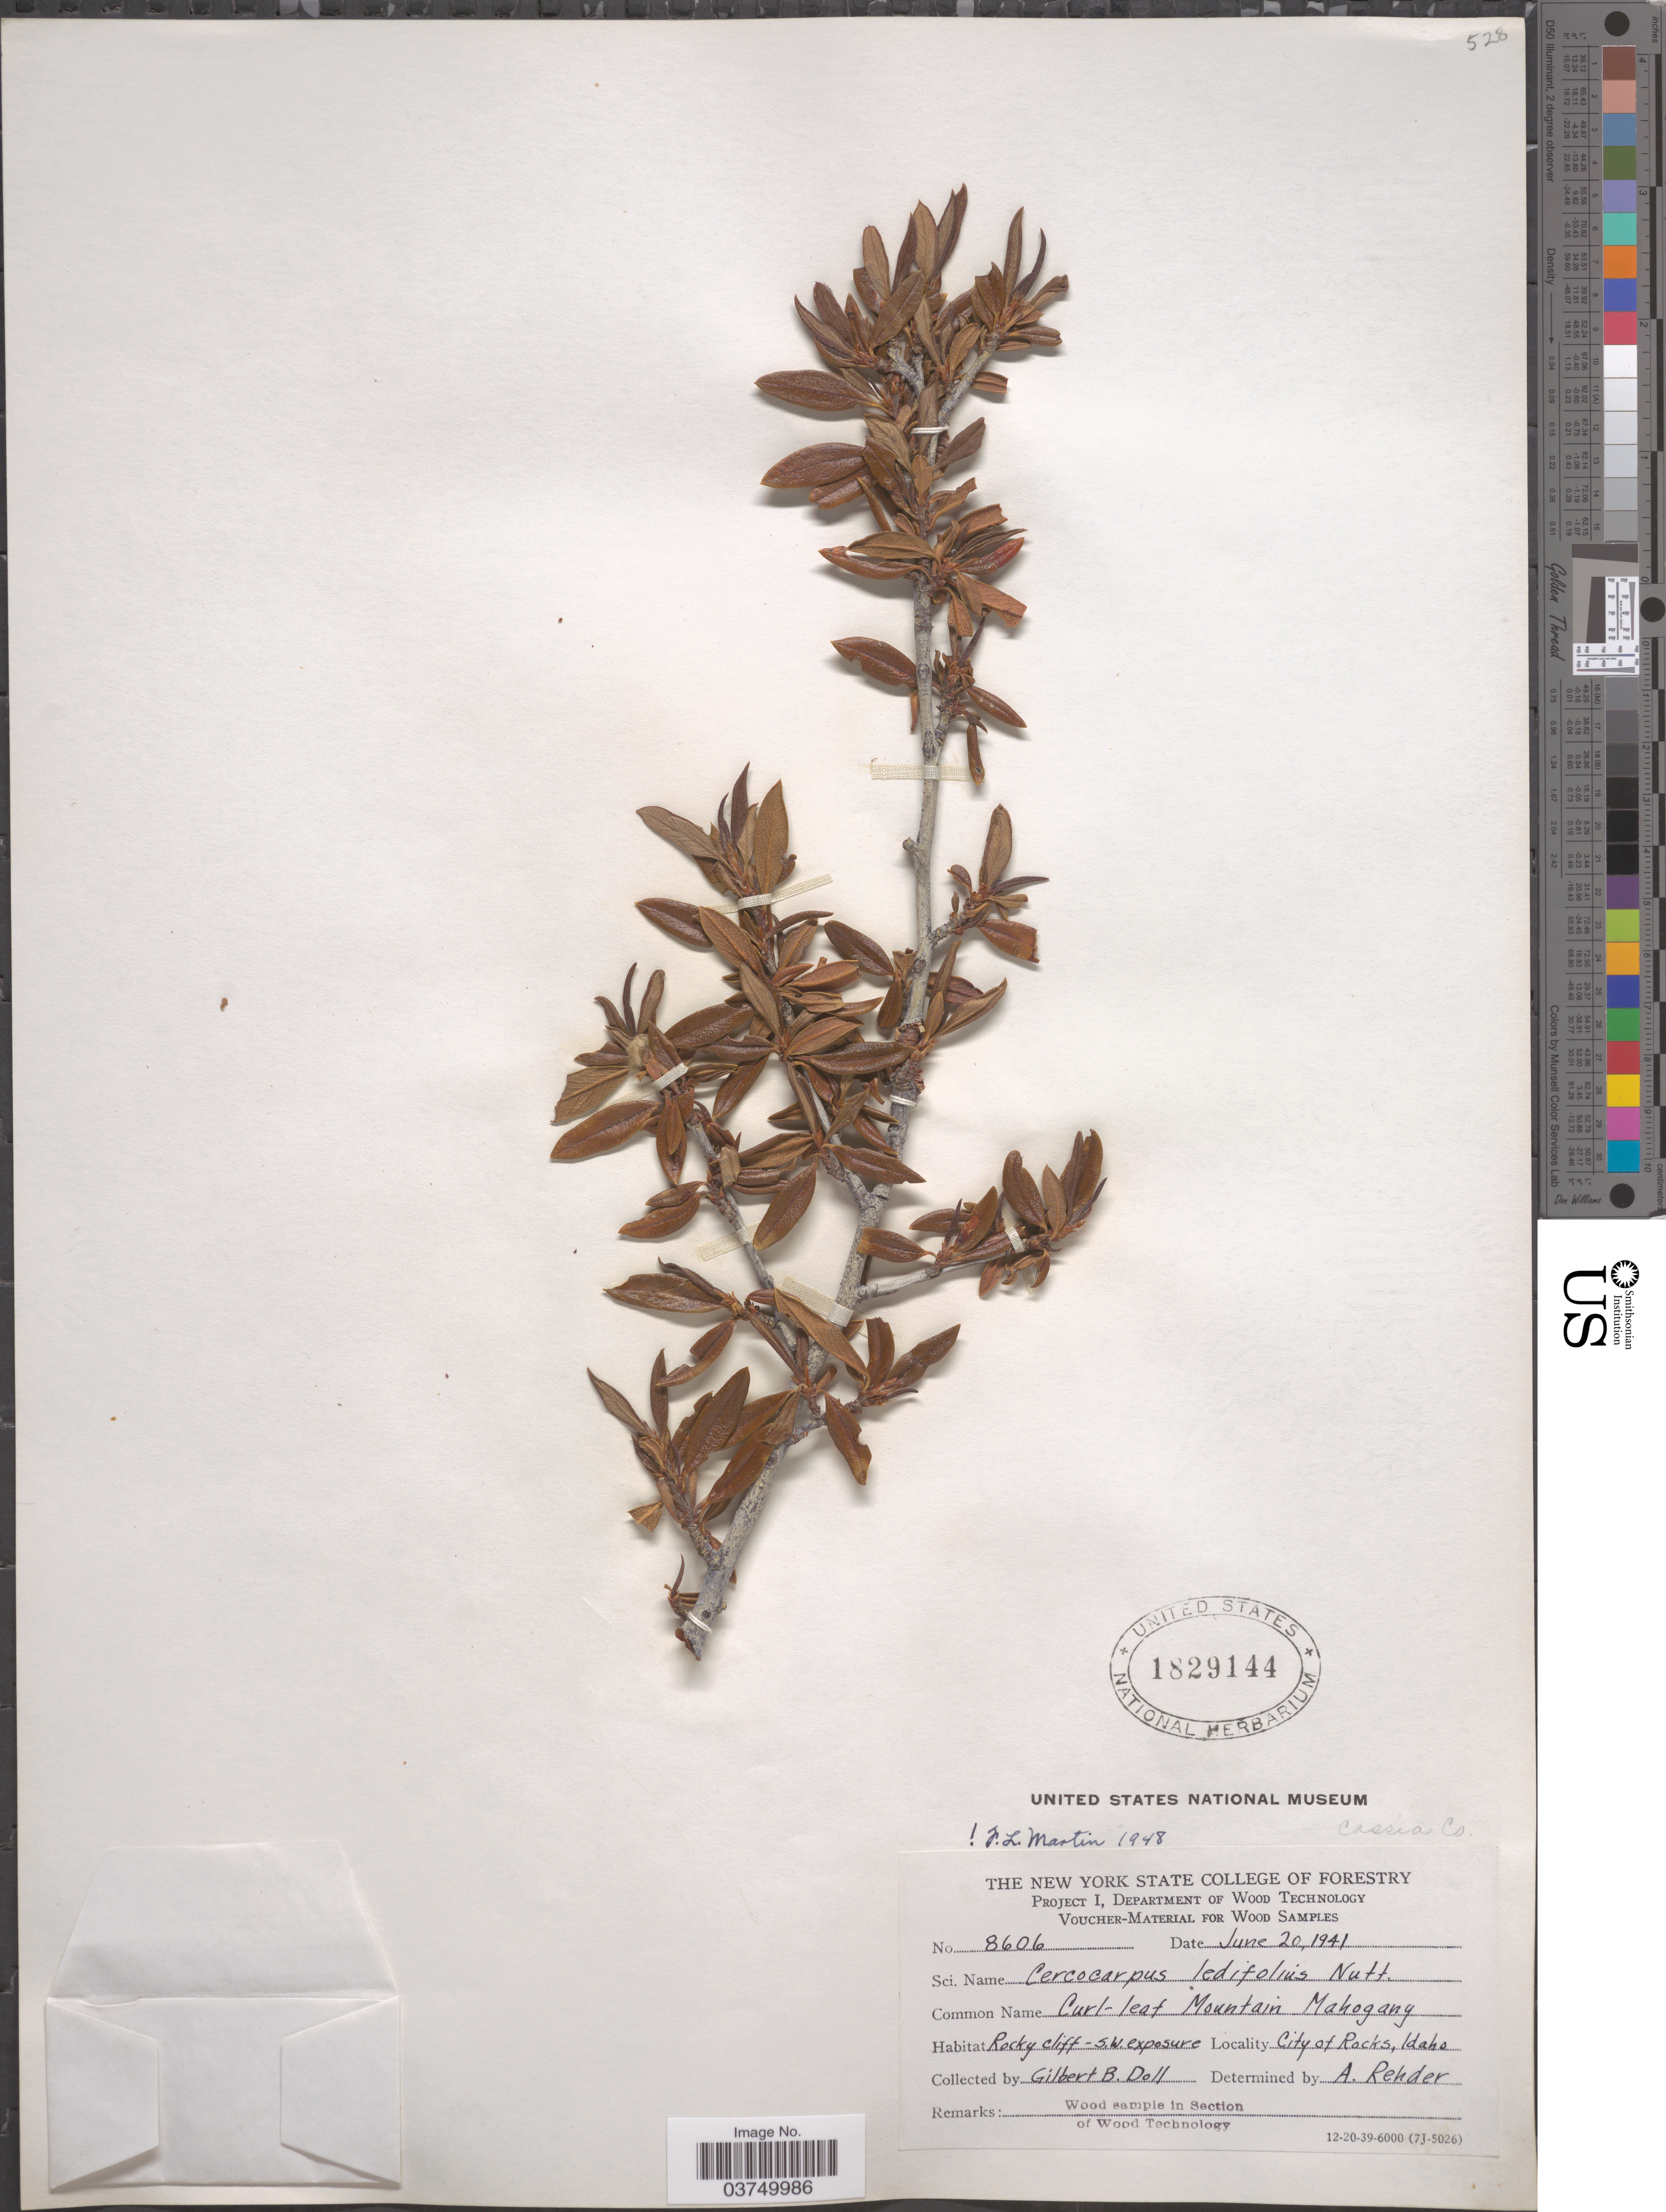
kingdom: Plantae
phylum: Tracheophyta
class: Magnoliopsida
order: Rosales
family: Rosaceae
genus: Cercocarpus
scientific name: Cercocarpus ledifolius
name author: Nutt.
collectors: G. Doll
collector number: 8606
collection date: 1941-06-20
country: United States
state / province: Idaho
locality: City of Rocks. Rocky cliff- S.W. exposure. Cassia Co.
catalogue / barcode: US 1829144